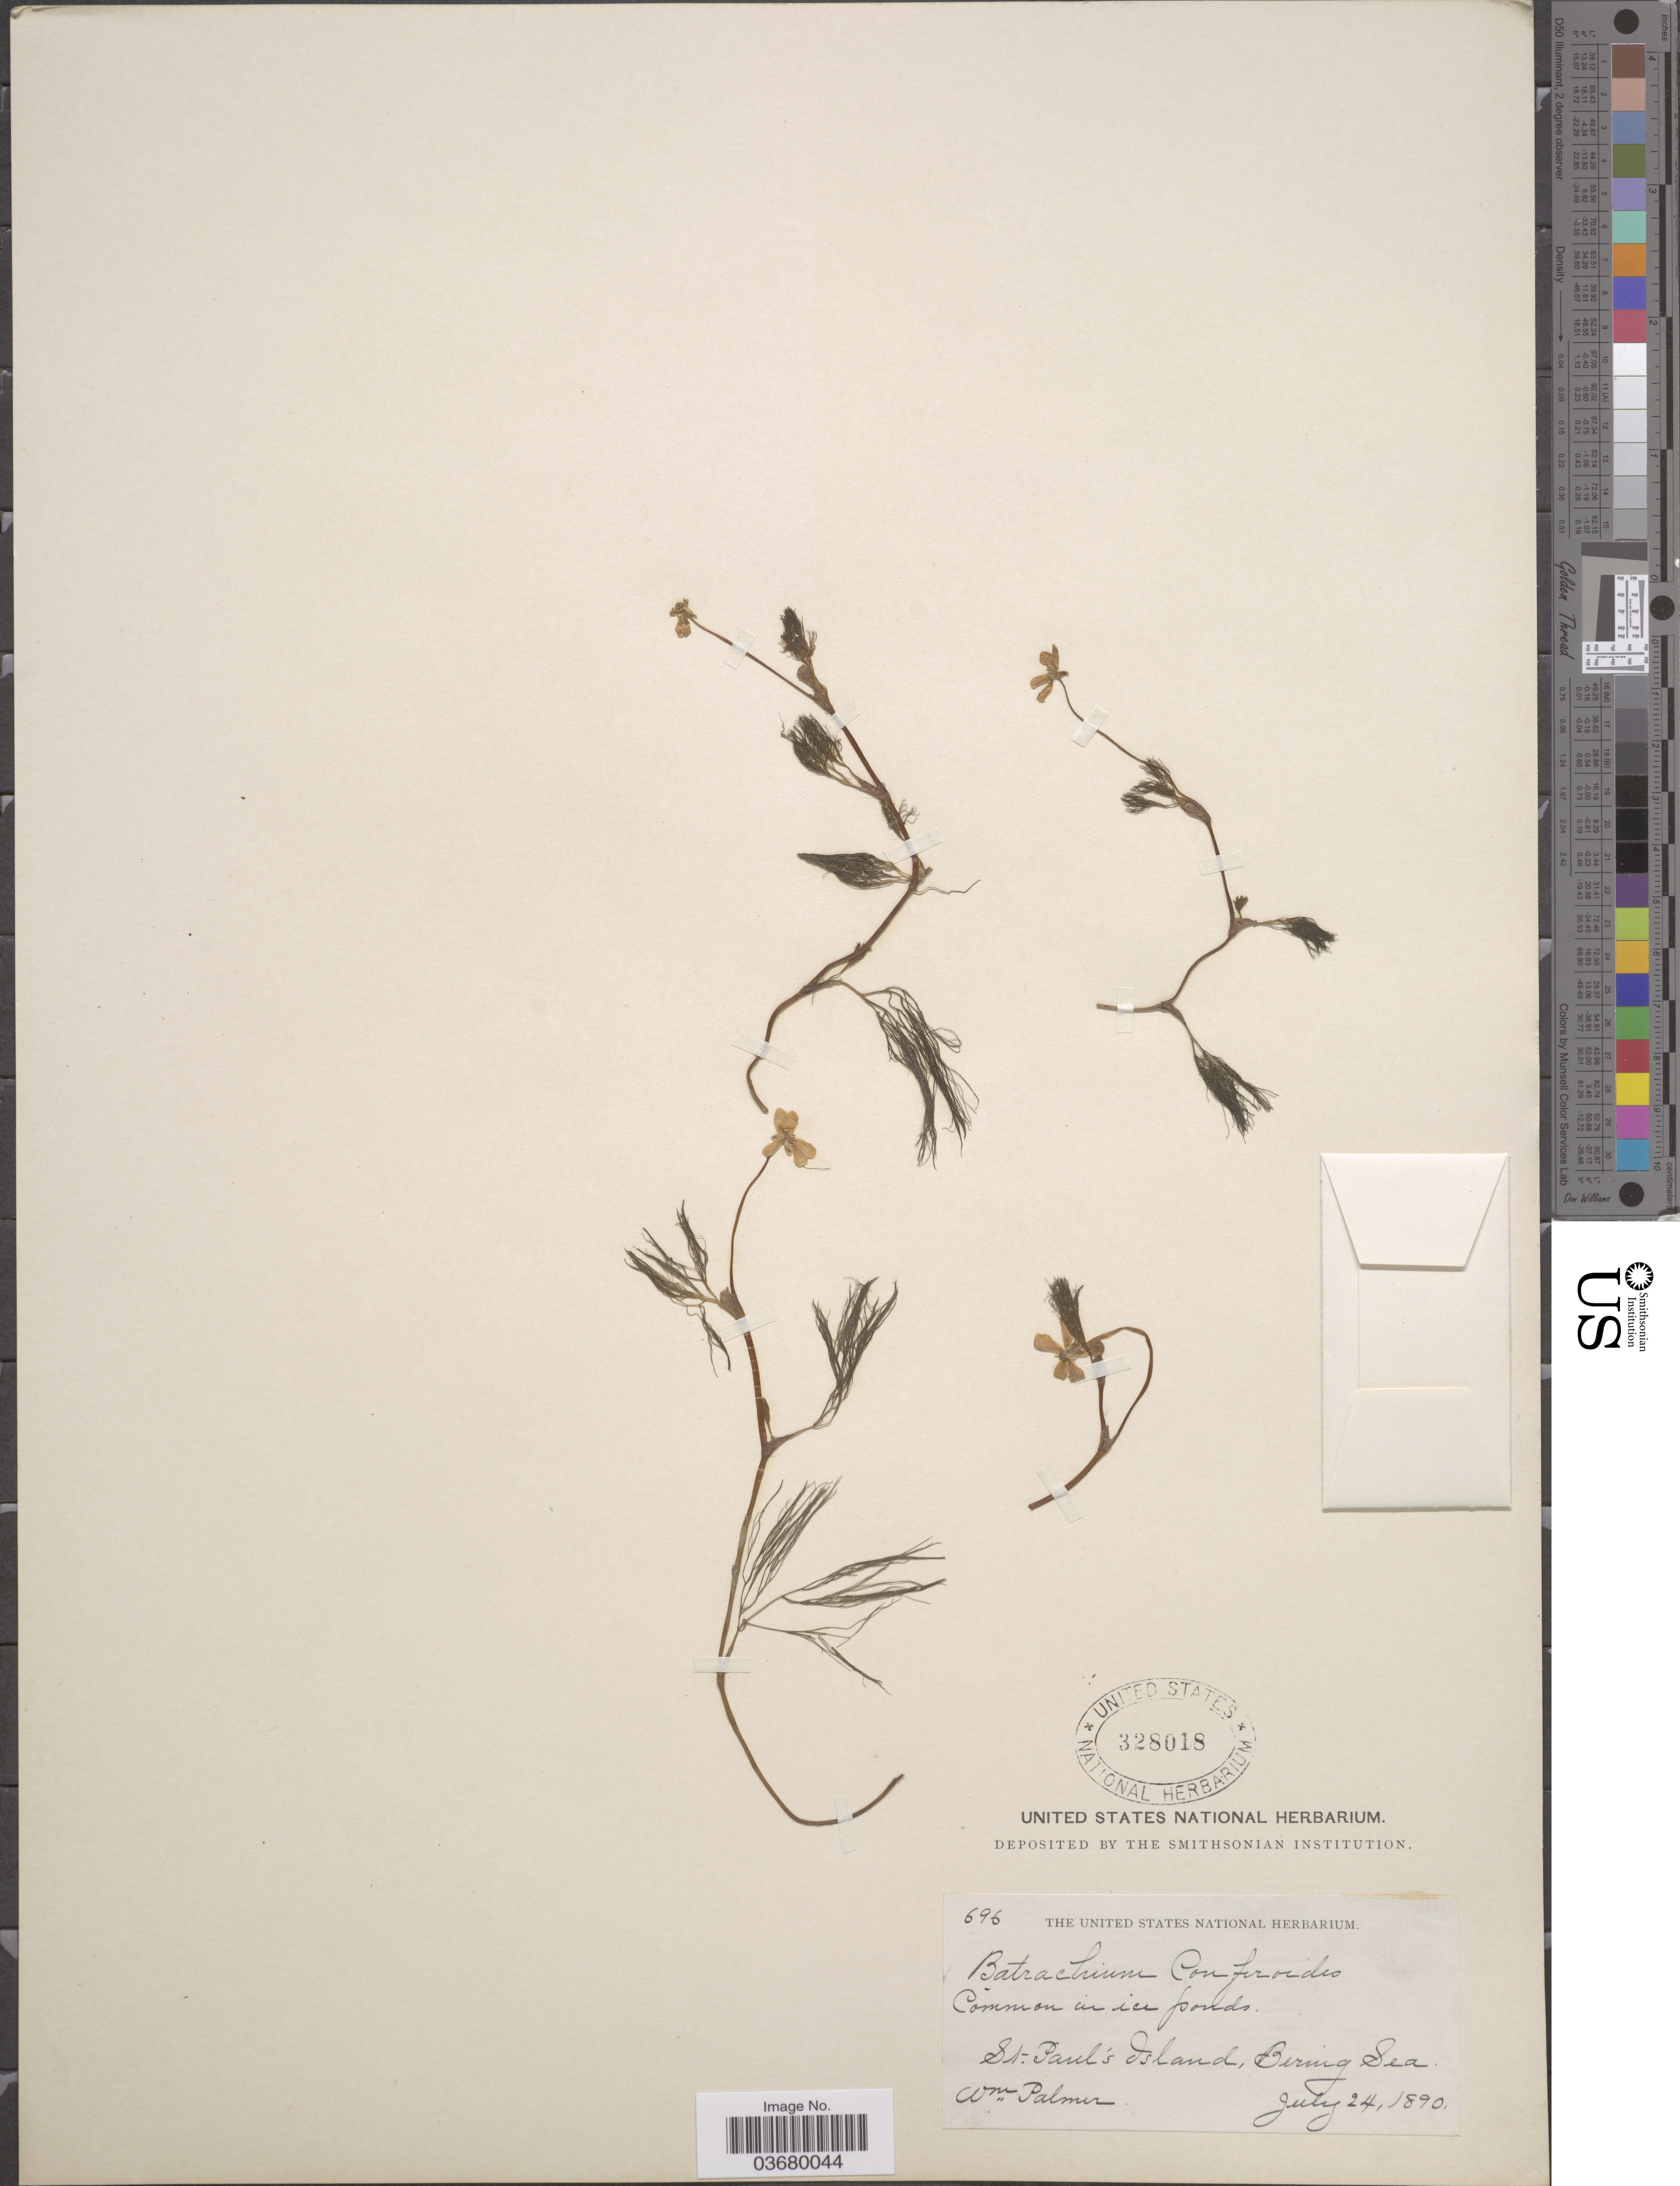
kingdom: Plantae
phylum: Tracheophyta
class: Magnoliopsida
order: Ranunculales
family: Ranunculaceae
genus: Ranunculus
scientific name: Ranunculus trichophyllus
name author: Chaix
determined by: Strong, Mark T., (BOT), Smithsonian Institution - National Museum of Natural History (UNITED STATES)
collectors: W. Palmer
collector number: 696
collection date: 1890-07-24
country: United States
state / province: Alaska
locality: St. Paul's Island, Bering Sea.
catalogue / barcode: US 328018